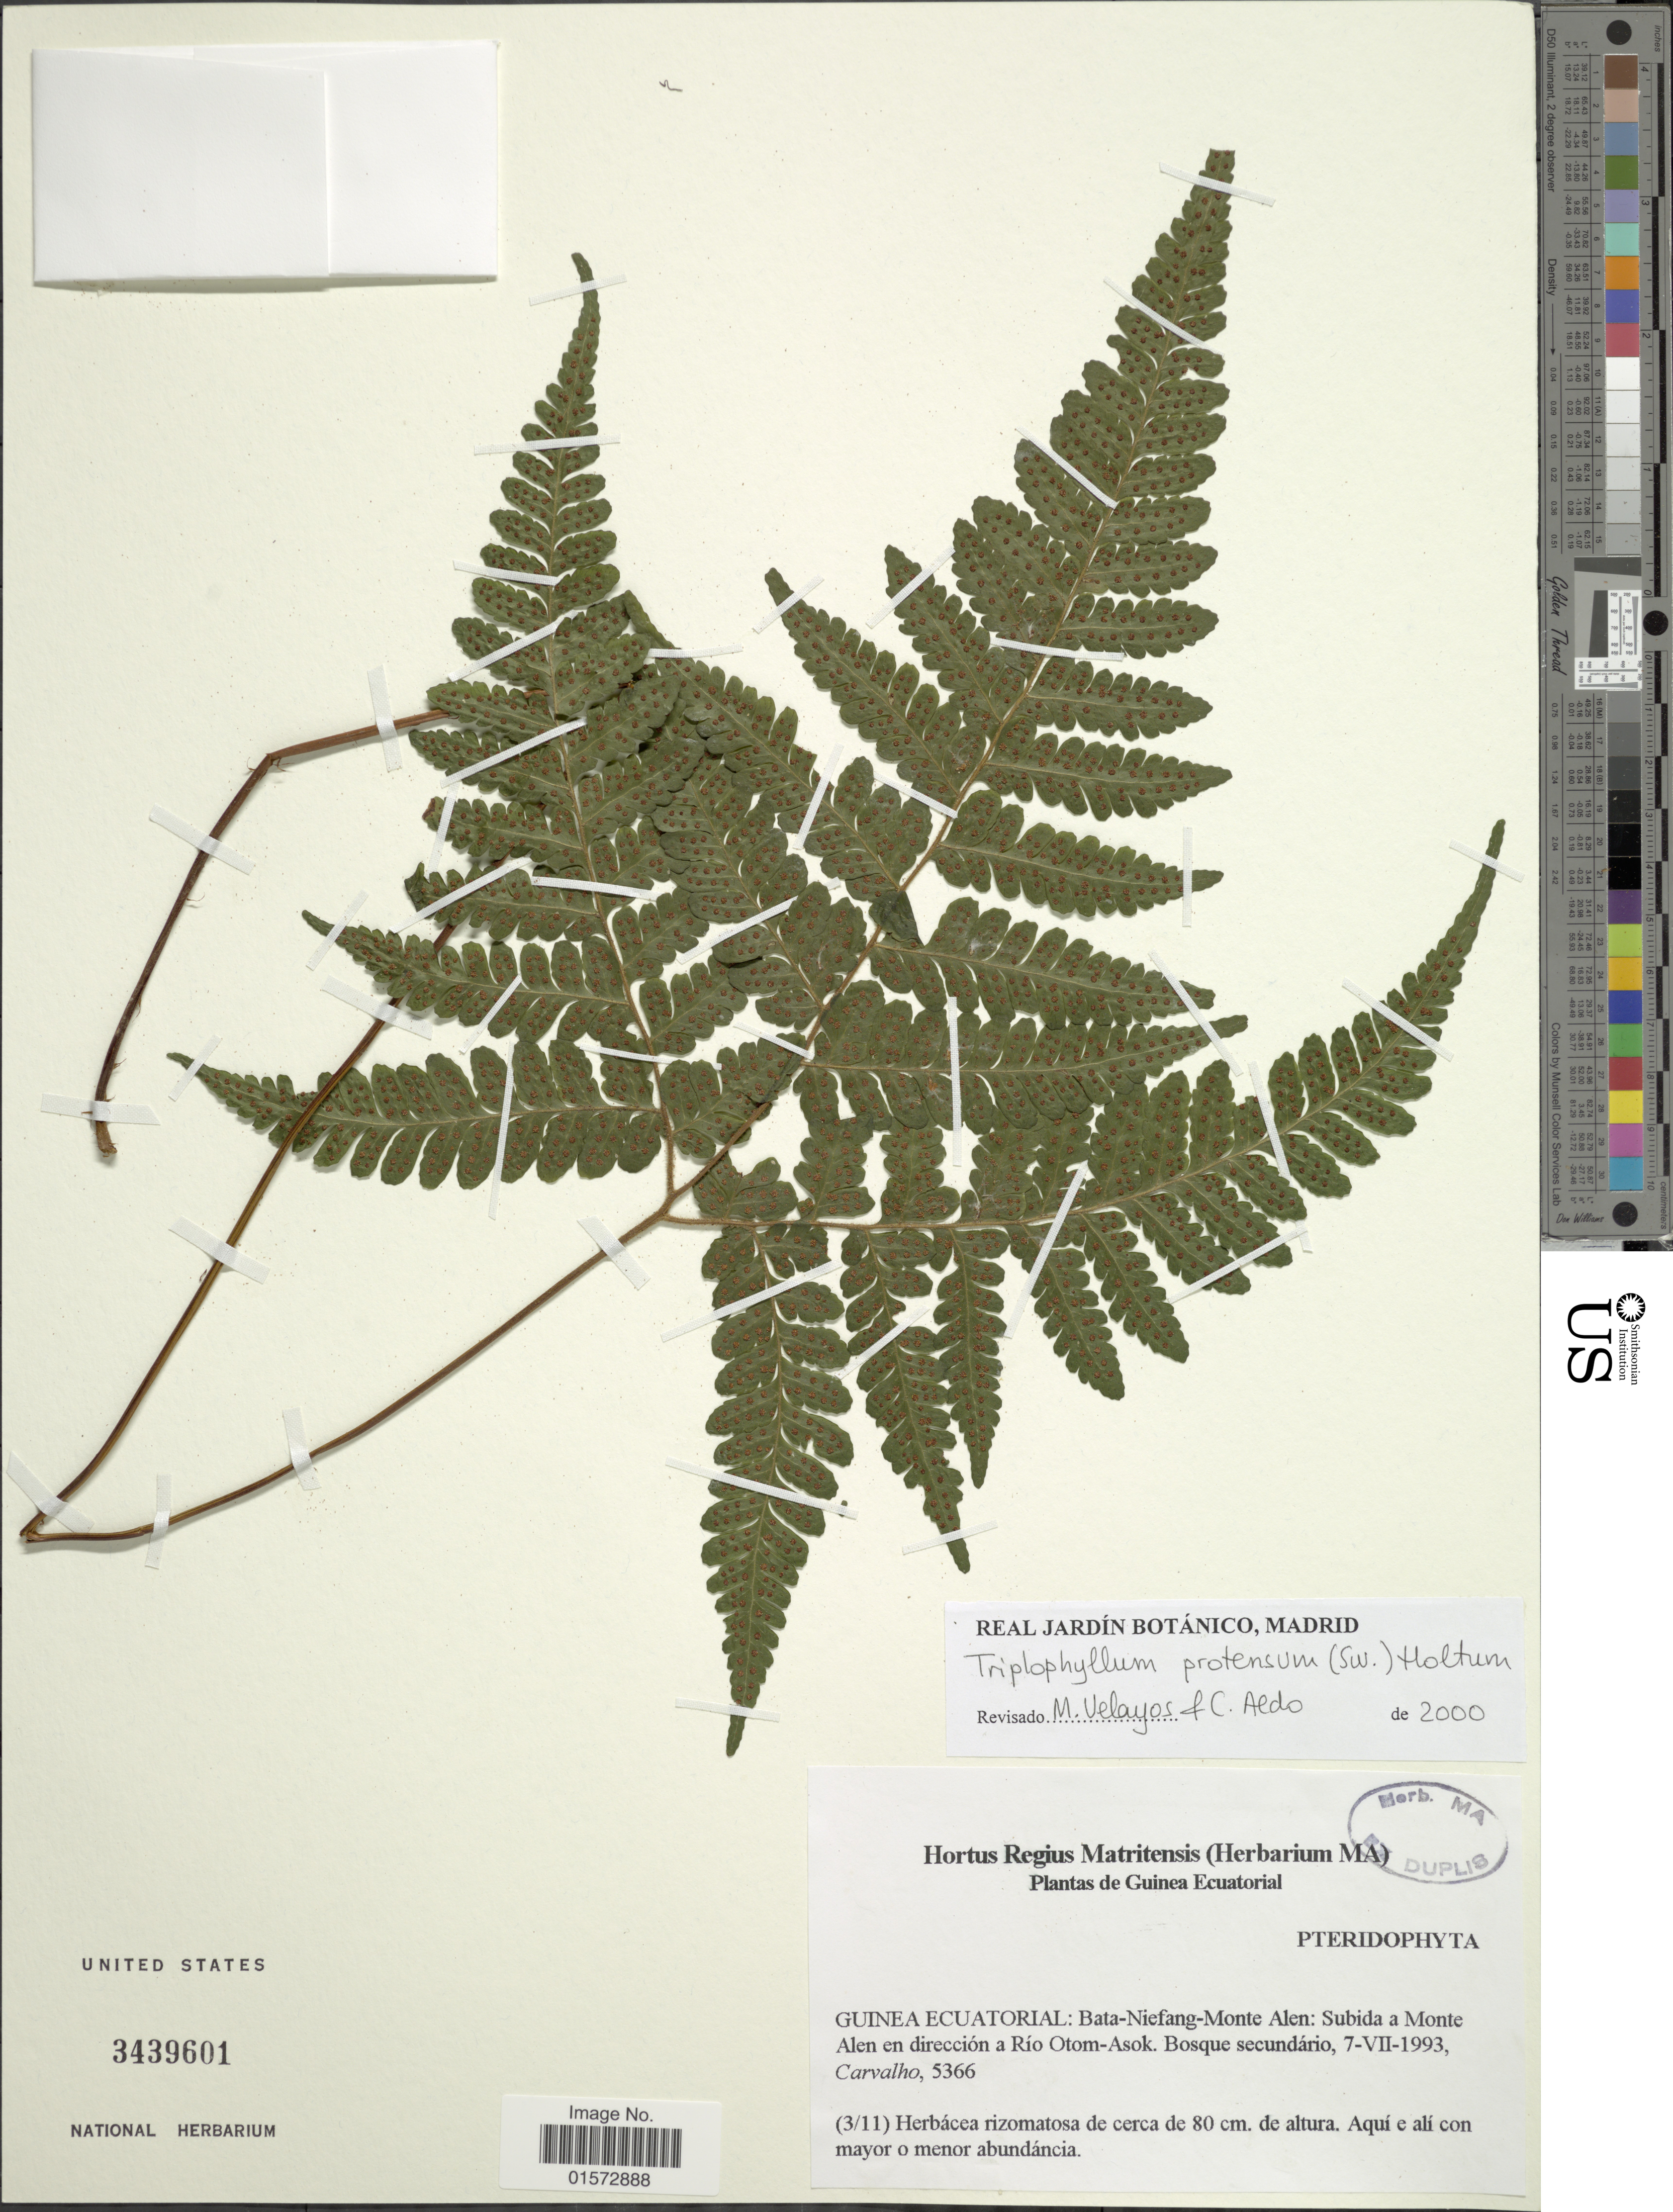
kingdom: Plantae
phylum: Tracheophyta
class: Polypodiopsida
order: Polypodiales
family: Tectariaceae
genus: Triplophyllum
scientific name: Triplophyllum protensum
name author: (Sw.) Holttum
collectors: Carvalho, --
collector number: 5366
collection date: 1993-07-07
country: Equatorial Guinea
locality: Bata-Niefang-Monte Alen: Subida a Monte Alen en dirección a Río Otom-Asok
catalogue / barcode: US 3439601